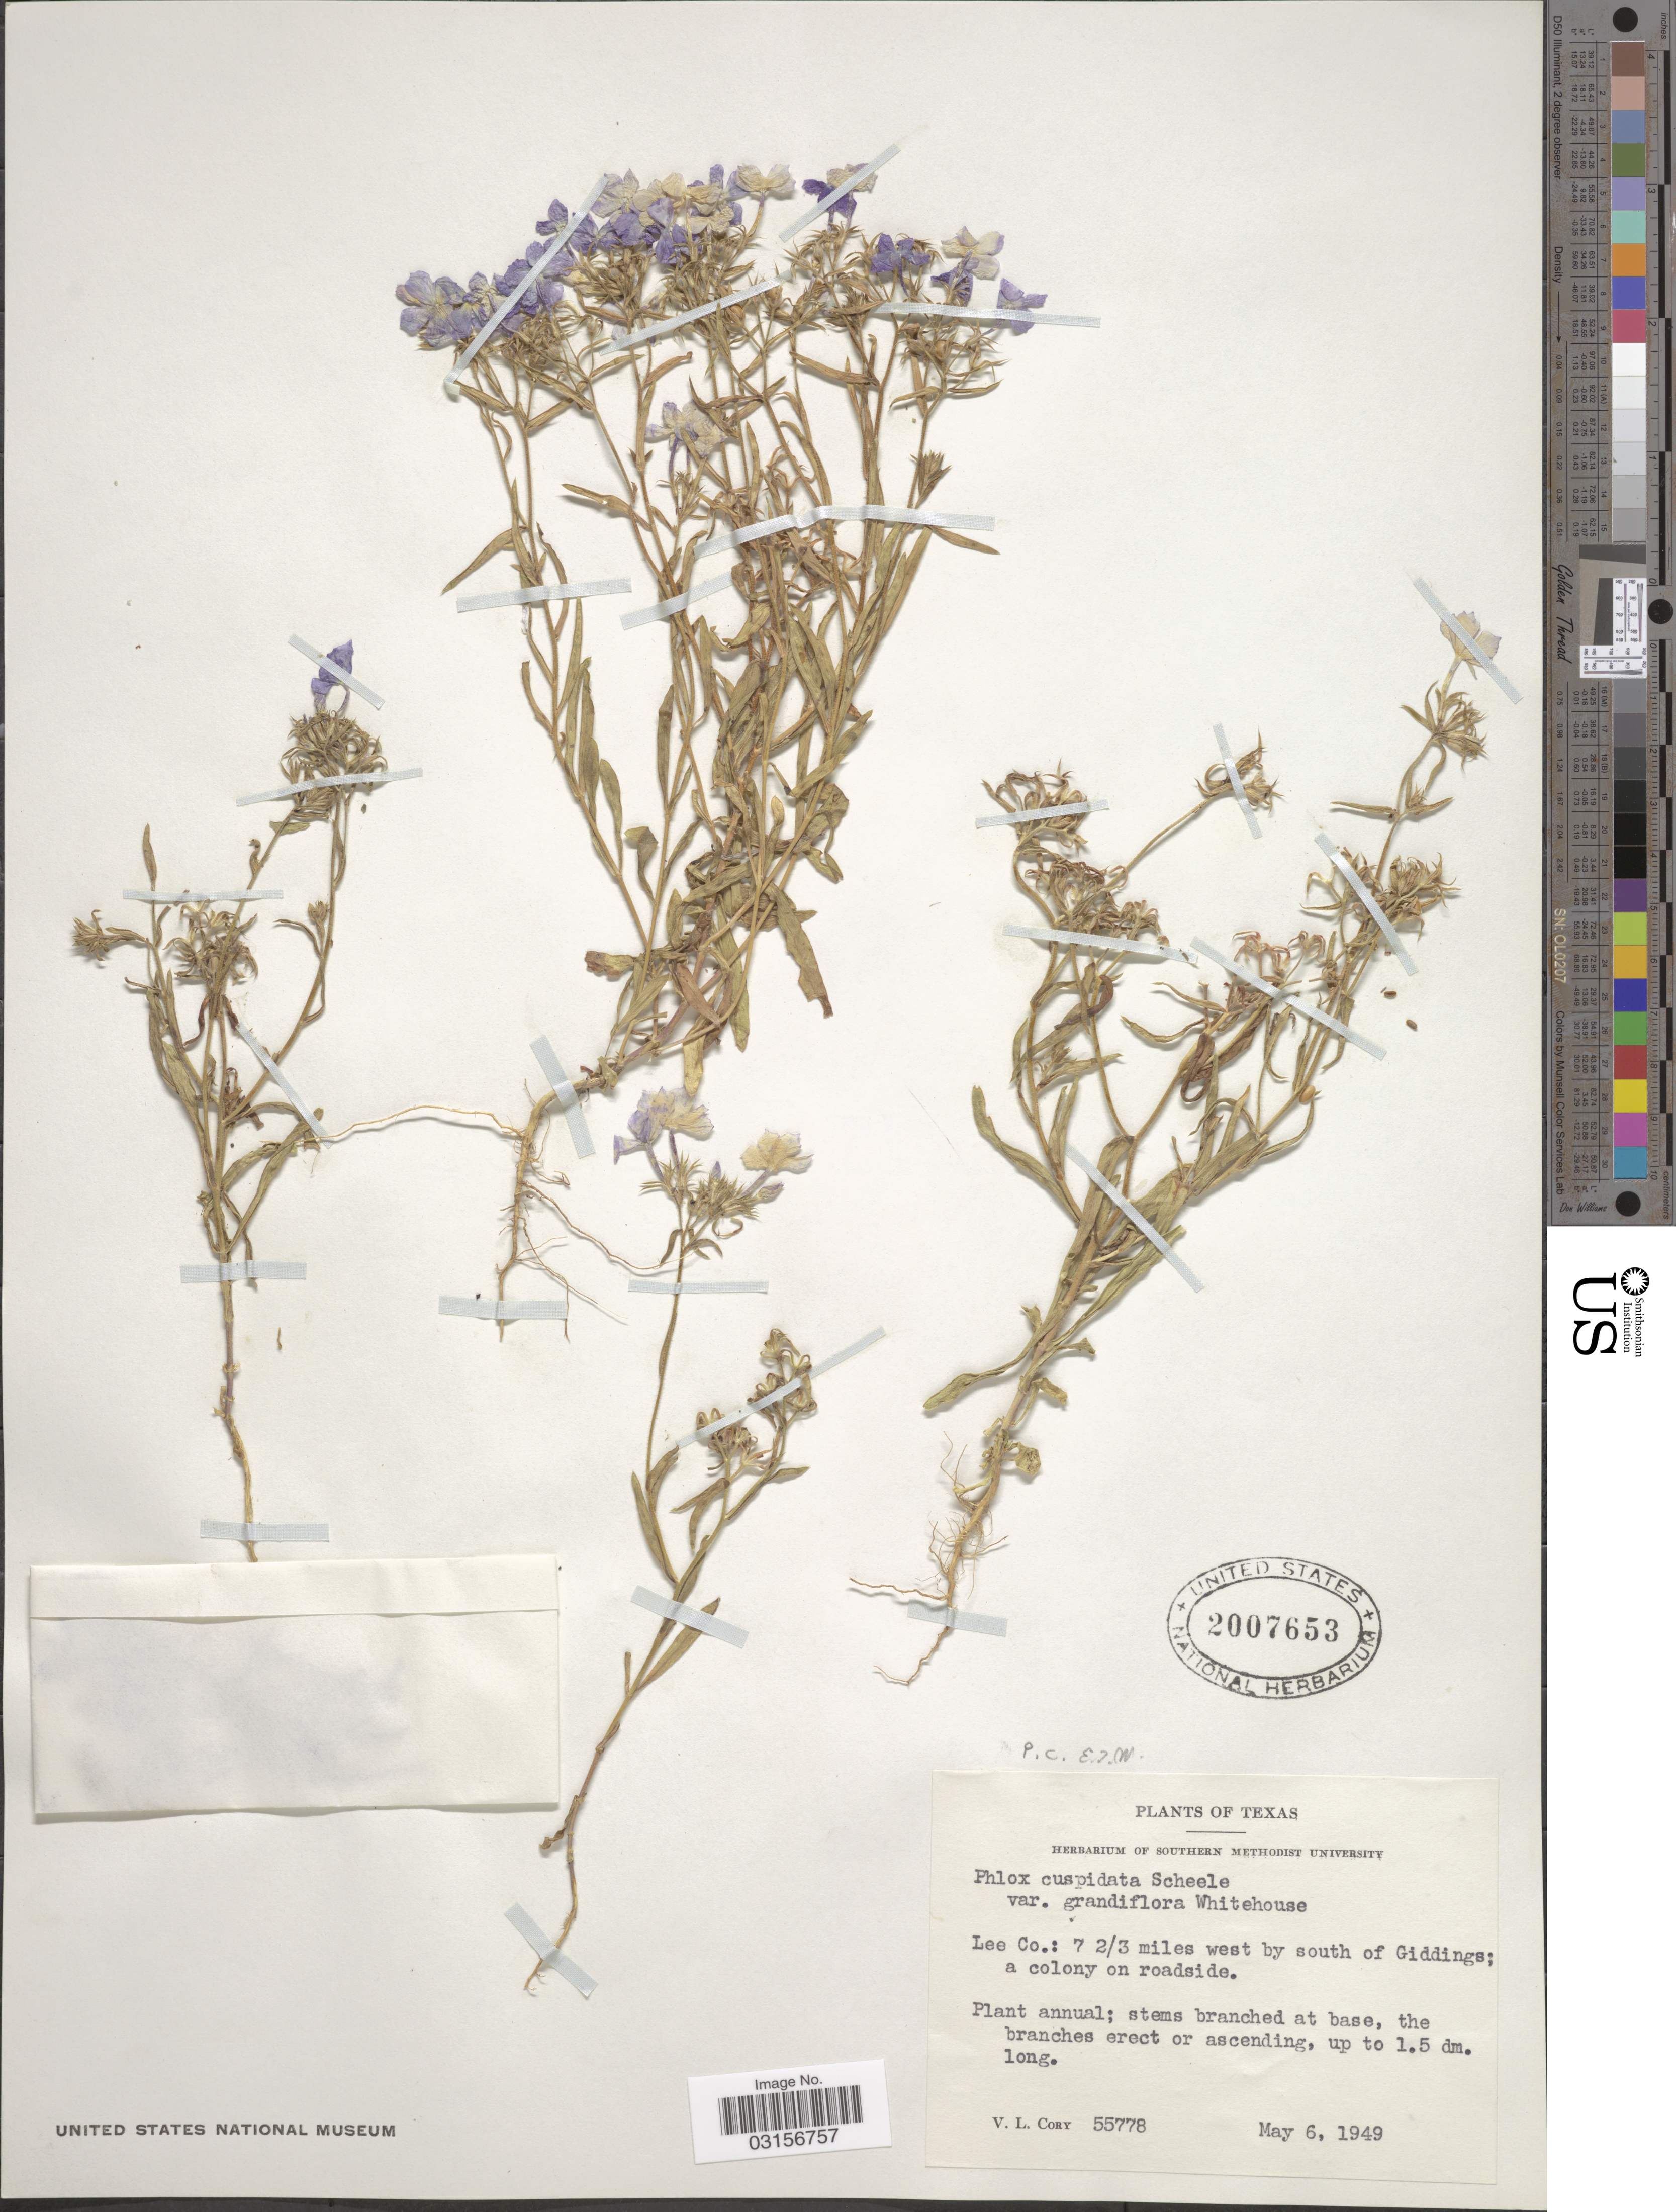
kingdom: Plantae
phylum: Tracheophyta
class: Magnoliopsida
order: Ericales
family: Polemoniaceae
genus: Phlox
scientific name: Phlox cuspidata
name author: Scheele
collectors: V. Cory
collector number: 55778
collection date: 1949-05-06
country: United States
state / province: Texas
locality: Lee Co.: 7 2/3 miles west by south of Giddings;a colony on roadside.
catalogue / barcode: US 2007653